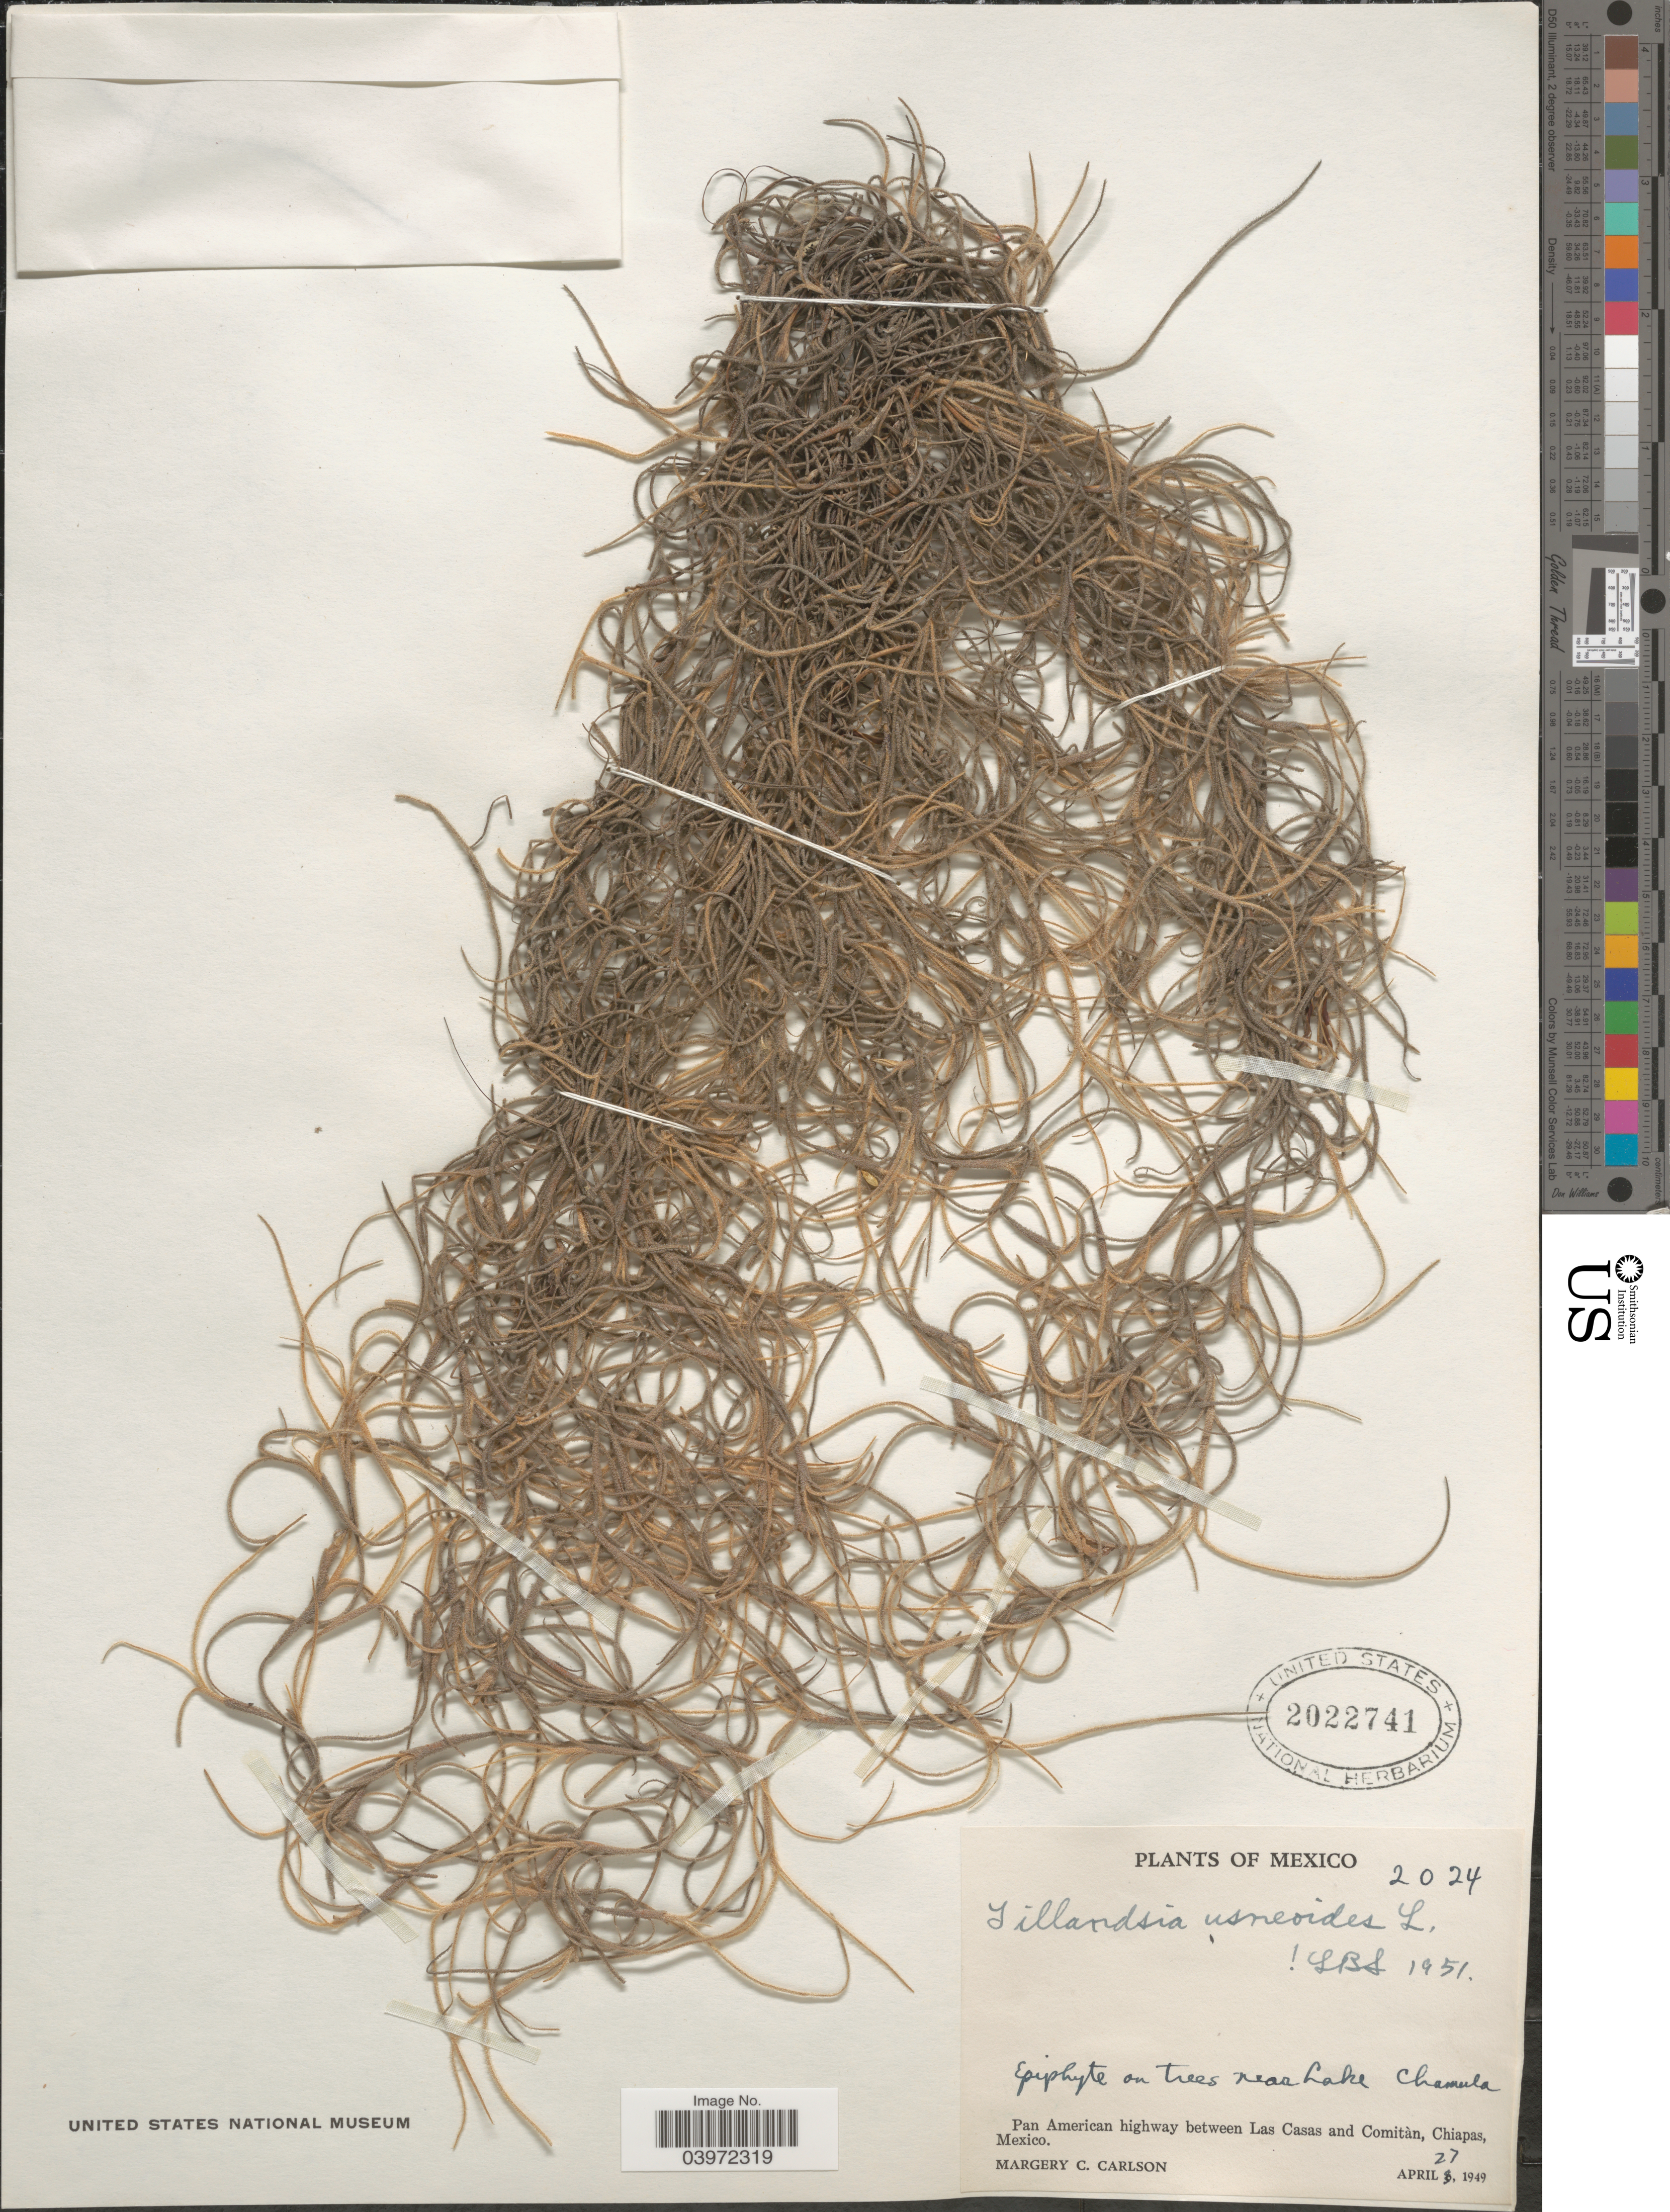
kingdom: Plantae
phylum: Tracheophyta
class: Liliopsida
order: Poales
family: Bromeliaceae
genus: Tillandsia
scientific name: Tillandsia usneoides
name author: (L.) L.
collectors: M. C. Carlson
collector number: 2024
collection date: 1949-04-27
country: Mexico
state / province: Chiapas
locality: Epiphyte on trees near Lake Chamula. Pan American highway between Las Casas and Comitàn.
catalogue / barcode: US 2022741